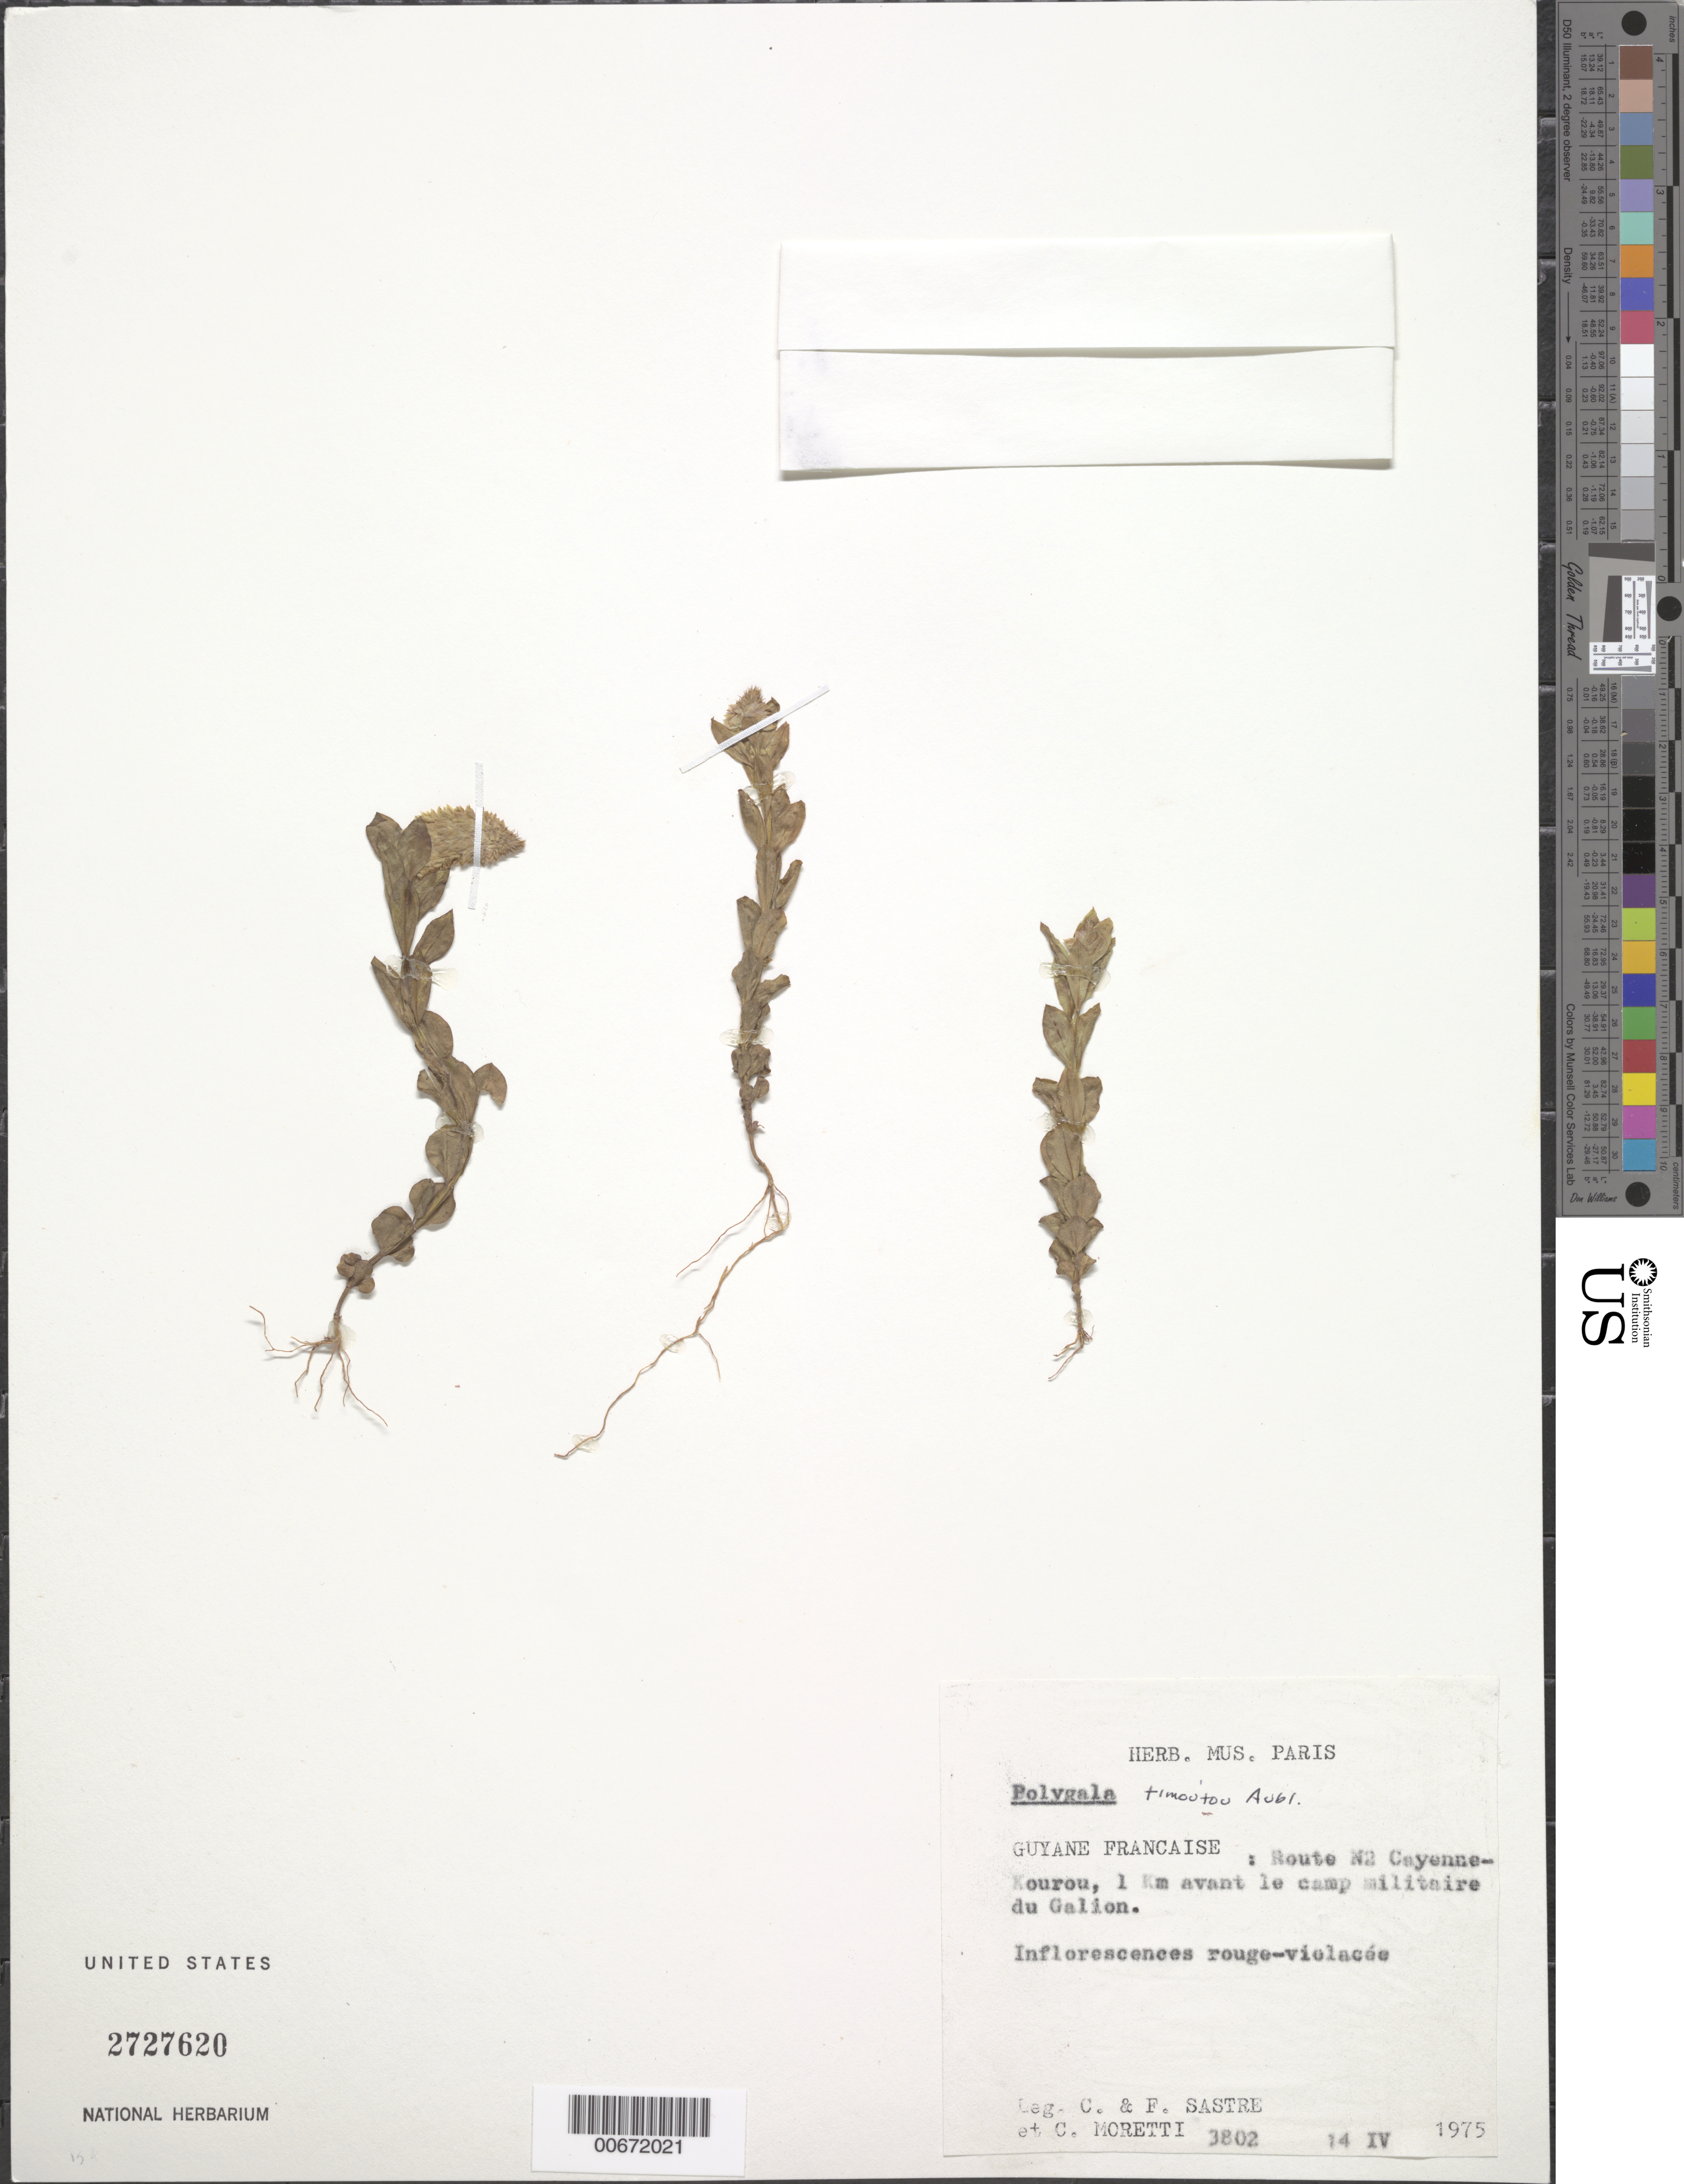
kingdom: Plantae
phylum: Tracheophyta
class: Magnoliopsida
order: Fabales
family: Polygalaceae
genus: Polygala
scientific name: Polygala timoutou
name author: Aubl.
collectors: C. H. L. Sastre, F. Sastre & C. Moretti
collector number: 3802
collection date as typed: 14-Apr-75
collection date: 1975-04-14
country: French Guiana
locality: Kourou, 1 km avant le camp militaire du Galion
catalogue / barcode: US 2727620